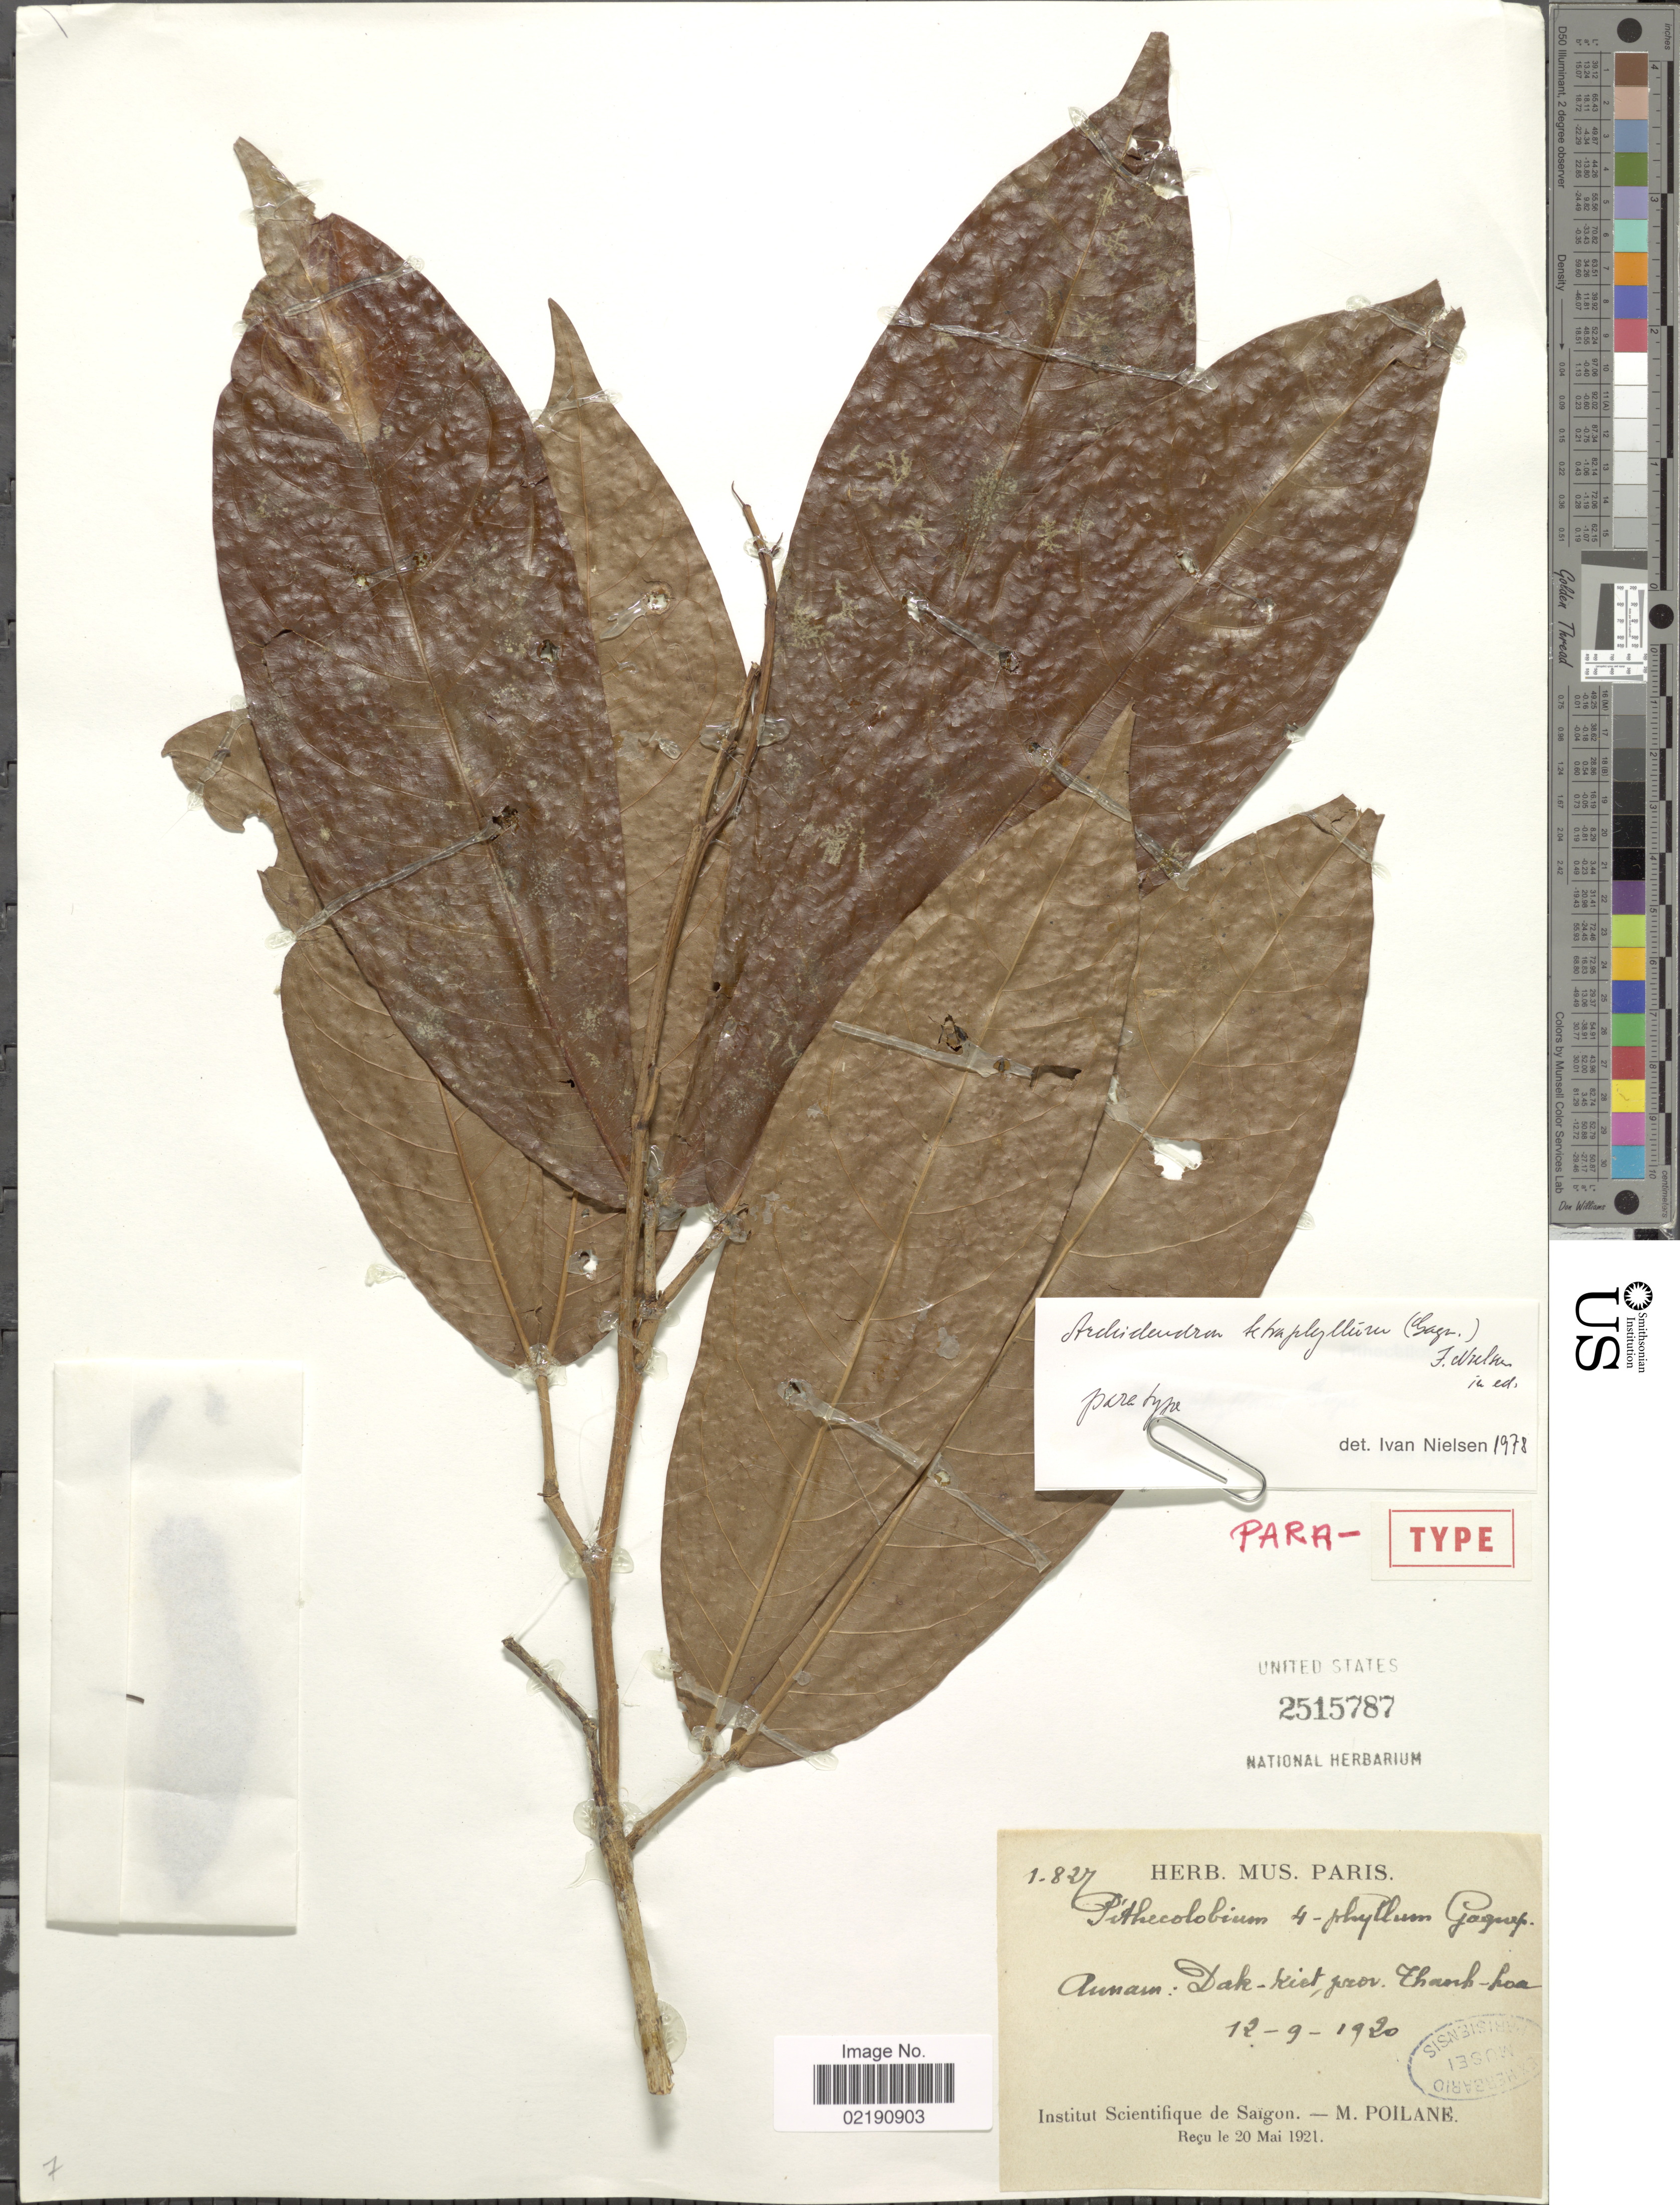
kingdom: Plantae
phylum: Tracheophyta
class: Magnoliopsida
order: Fabales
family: Fabaceae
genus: Archidendron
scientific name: Archidendron tetraphyllum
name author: (Gagnep.) I.C. Nielsen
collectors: M. Poilane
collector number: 1827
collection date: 1920-09-12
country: Vietnam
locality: Annam: Dak-Koct, prov. Zhank-hoa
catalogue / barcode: US 2515787